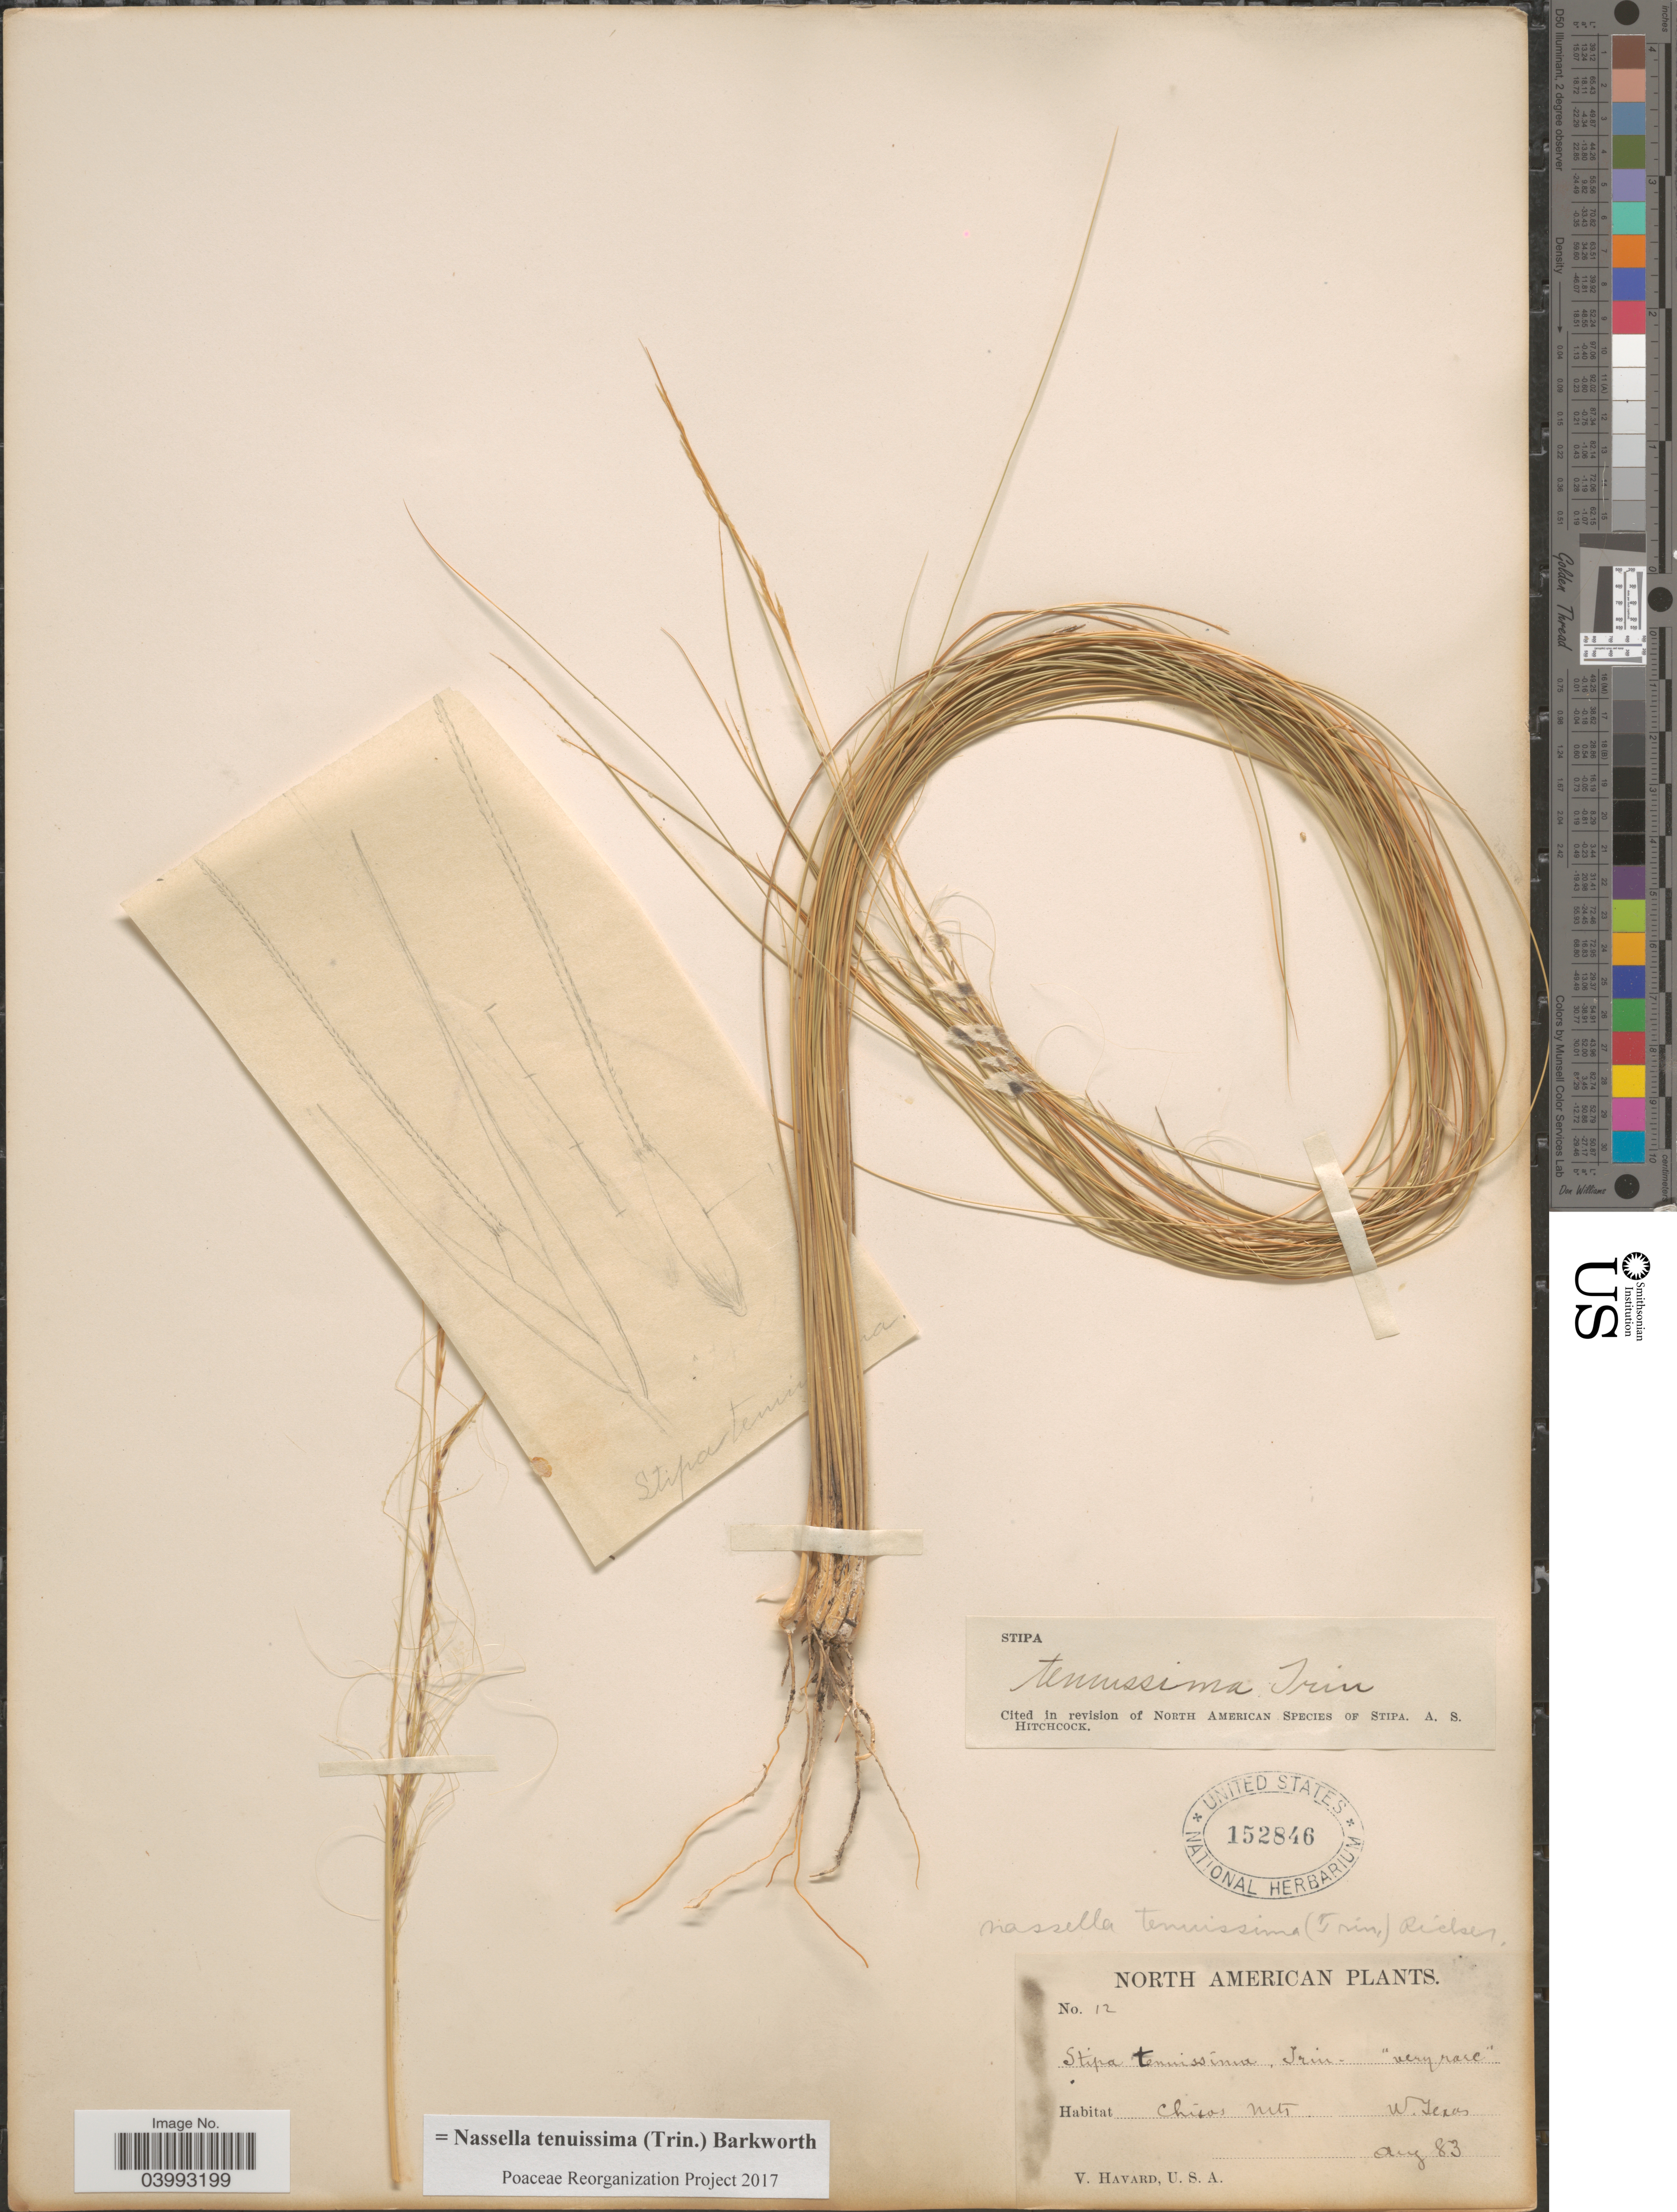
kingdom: Plantae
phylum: Tracheophyta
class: Liliopsida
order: Poales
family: Poaceae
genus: Nassella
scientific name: Nassella tenuissima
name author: (Trin.) Barkworth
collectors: V. Havard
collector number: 12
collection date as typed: Transcribed d/m/y: /8/83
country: United States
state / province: Texas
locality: Chisos Mts. W. Texas.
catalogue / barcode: US 152846